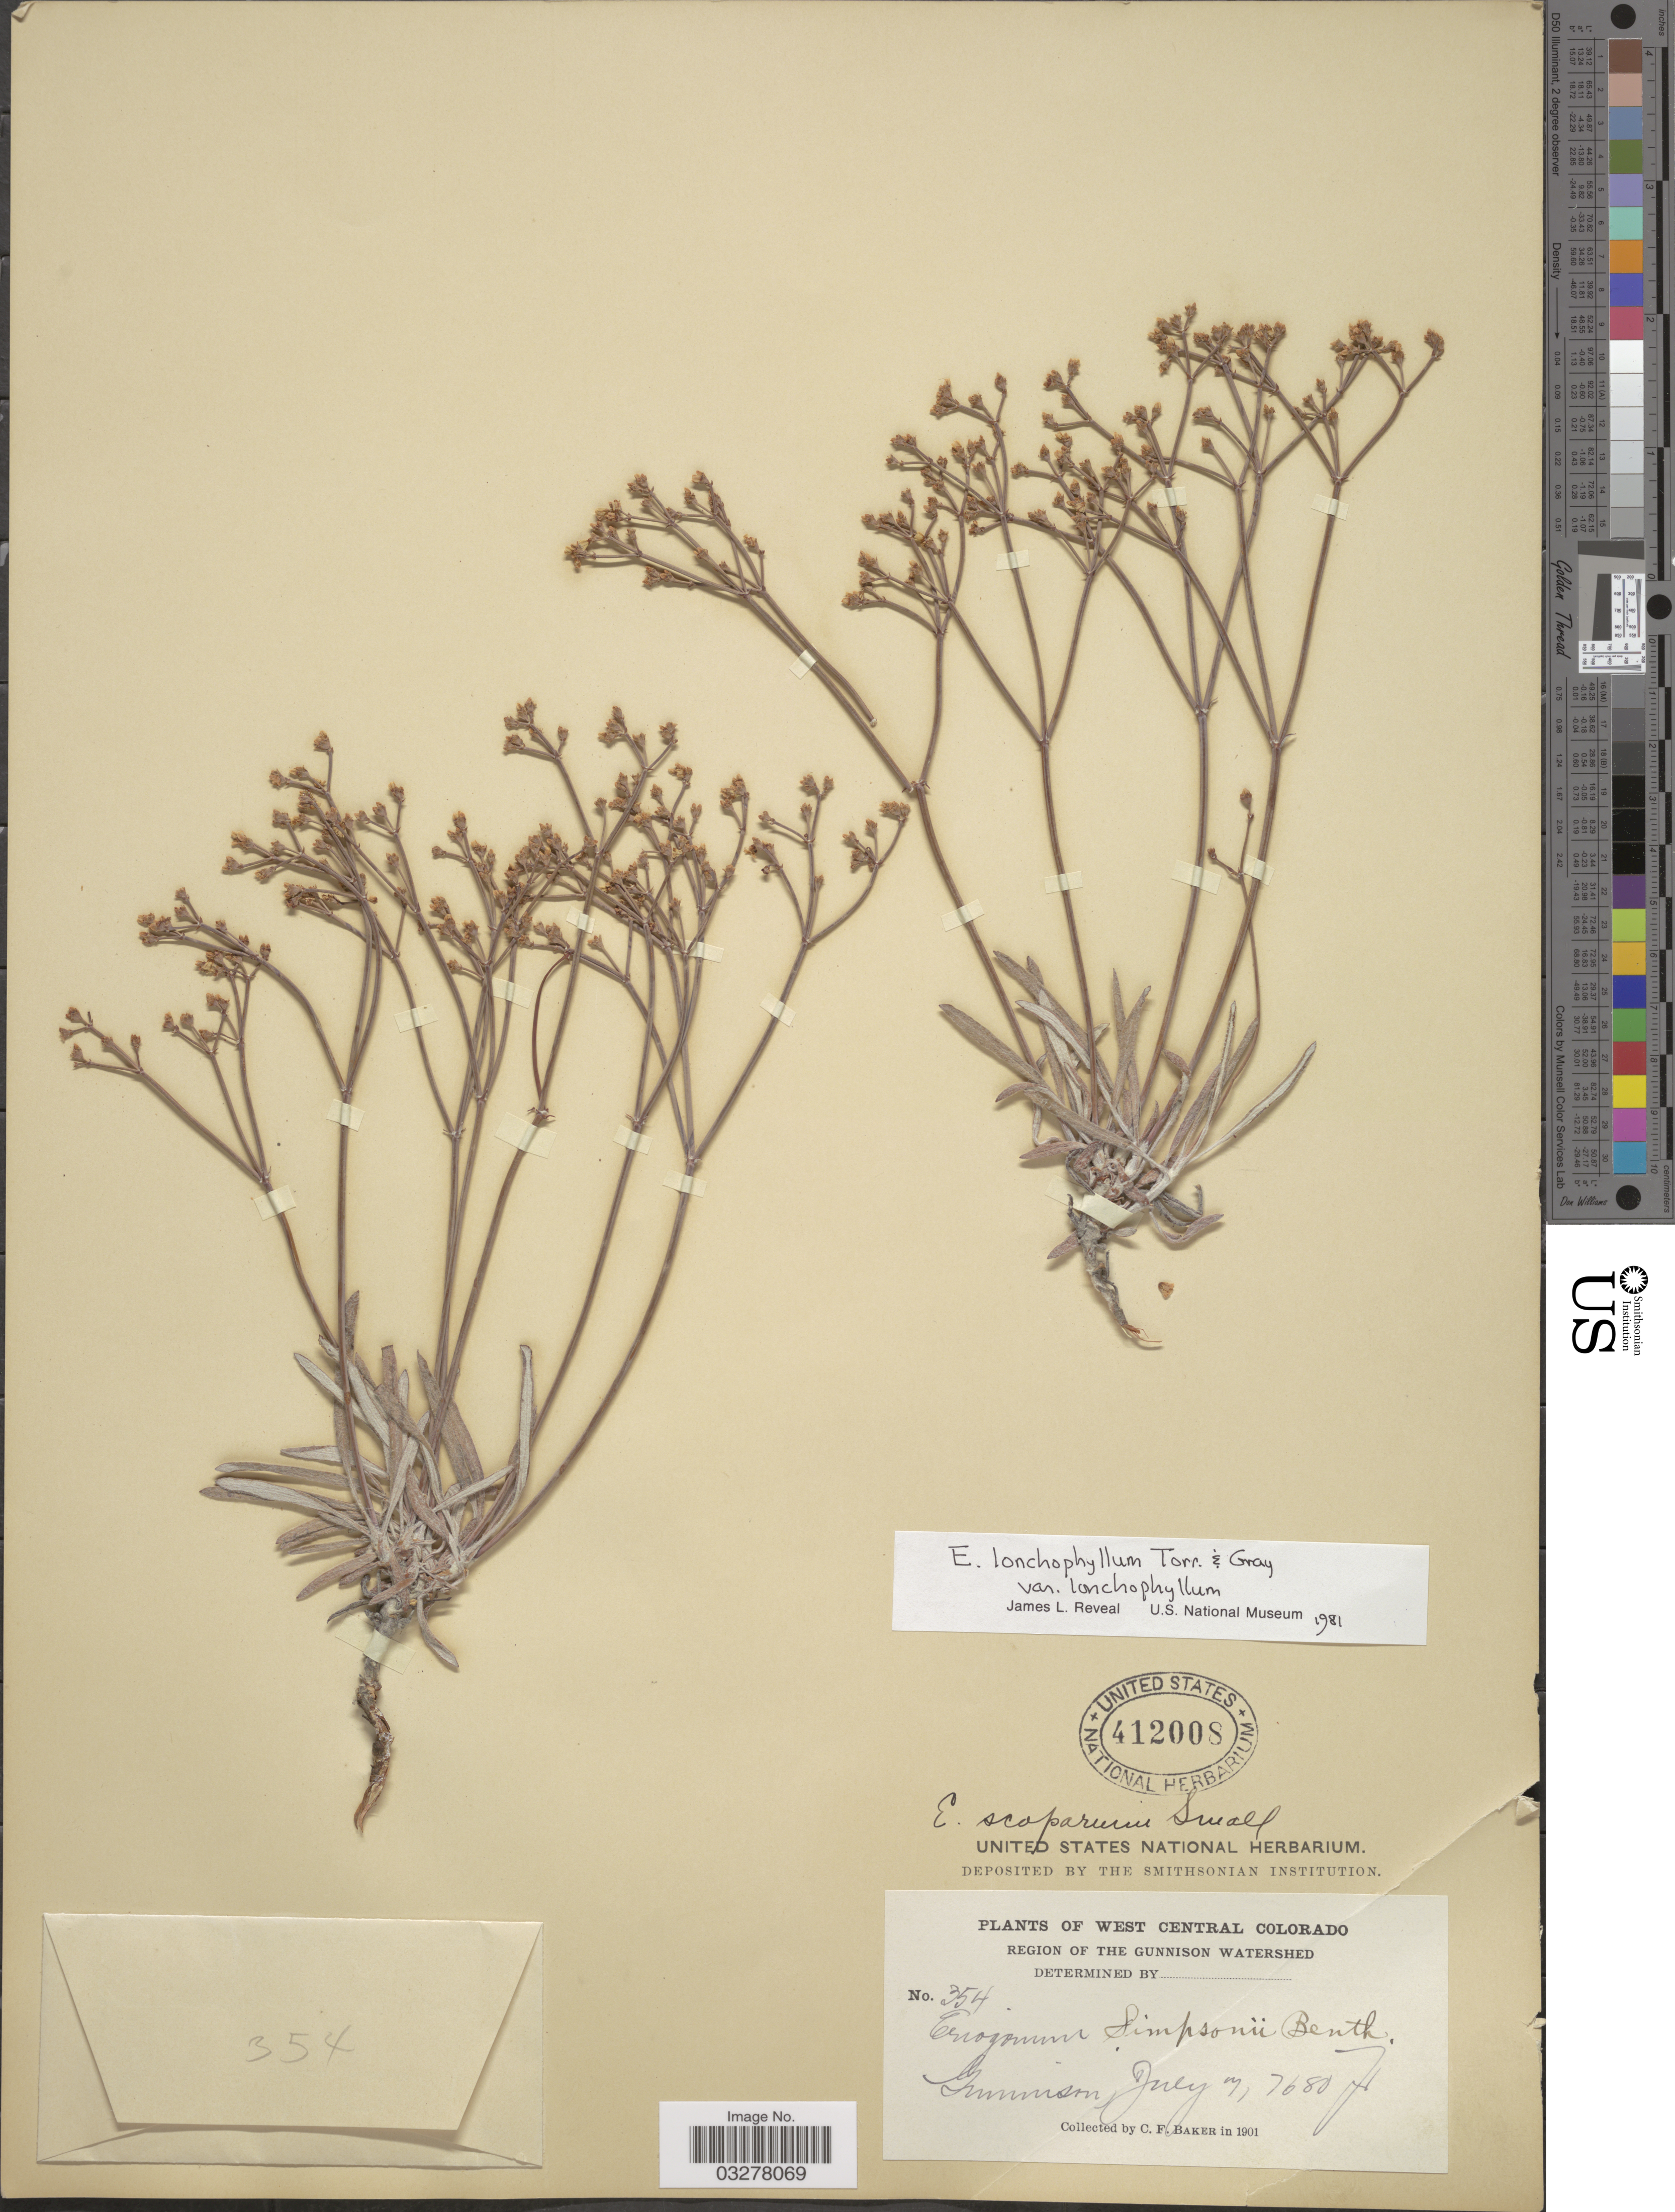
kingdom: Plantae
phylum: Tracheophyta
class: Magnoliopsida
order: Caryophyllales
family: Polygonaceae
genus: Eriogonum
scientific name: Eriogonum lonchophyllum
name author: Torr. & A. Gray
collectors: C. F. Baker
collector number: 354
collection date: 1901-07-07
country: United States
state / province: Colorado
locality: West Central Colorado. Region of the Gunnison Watershed. Gunnison.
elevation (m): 2341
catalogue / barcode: US 412008